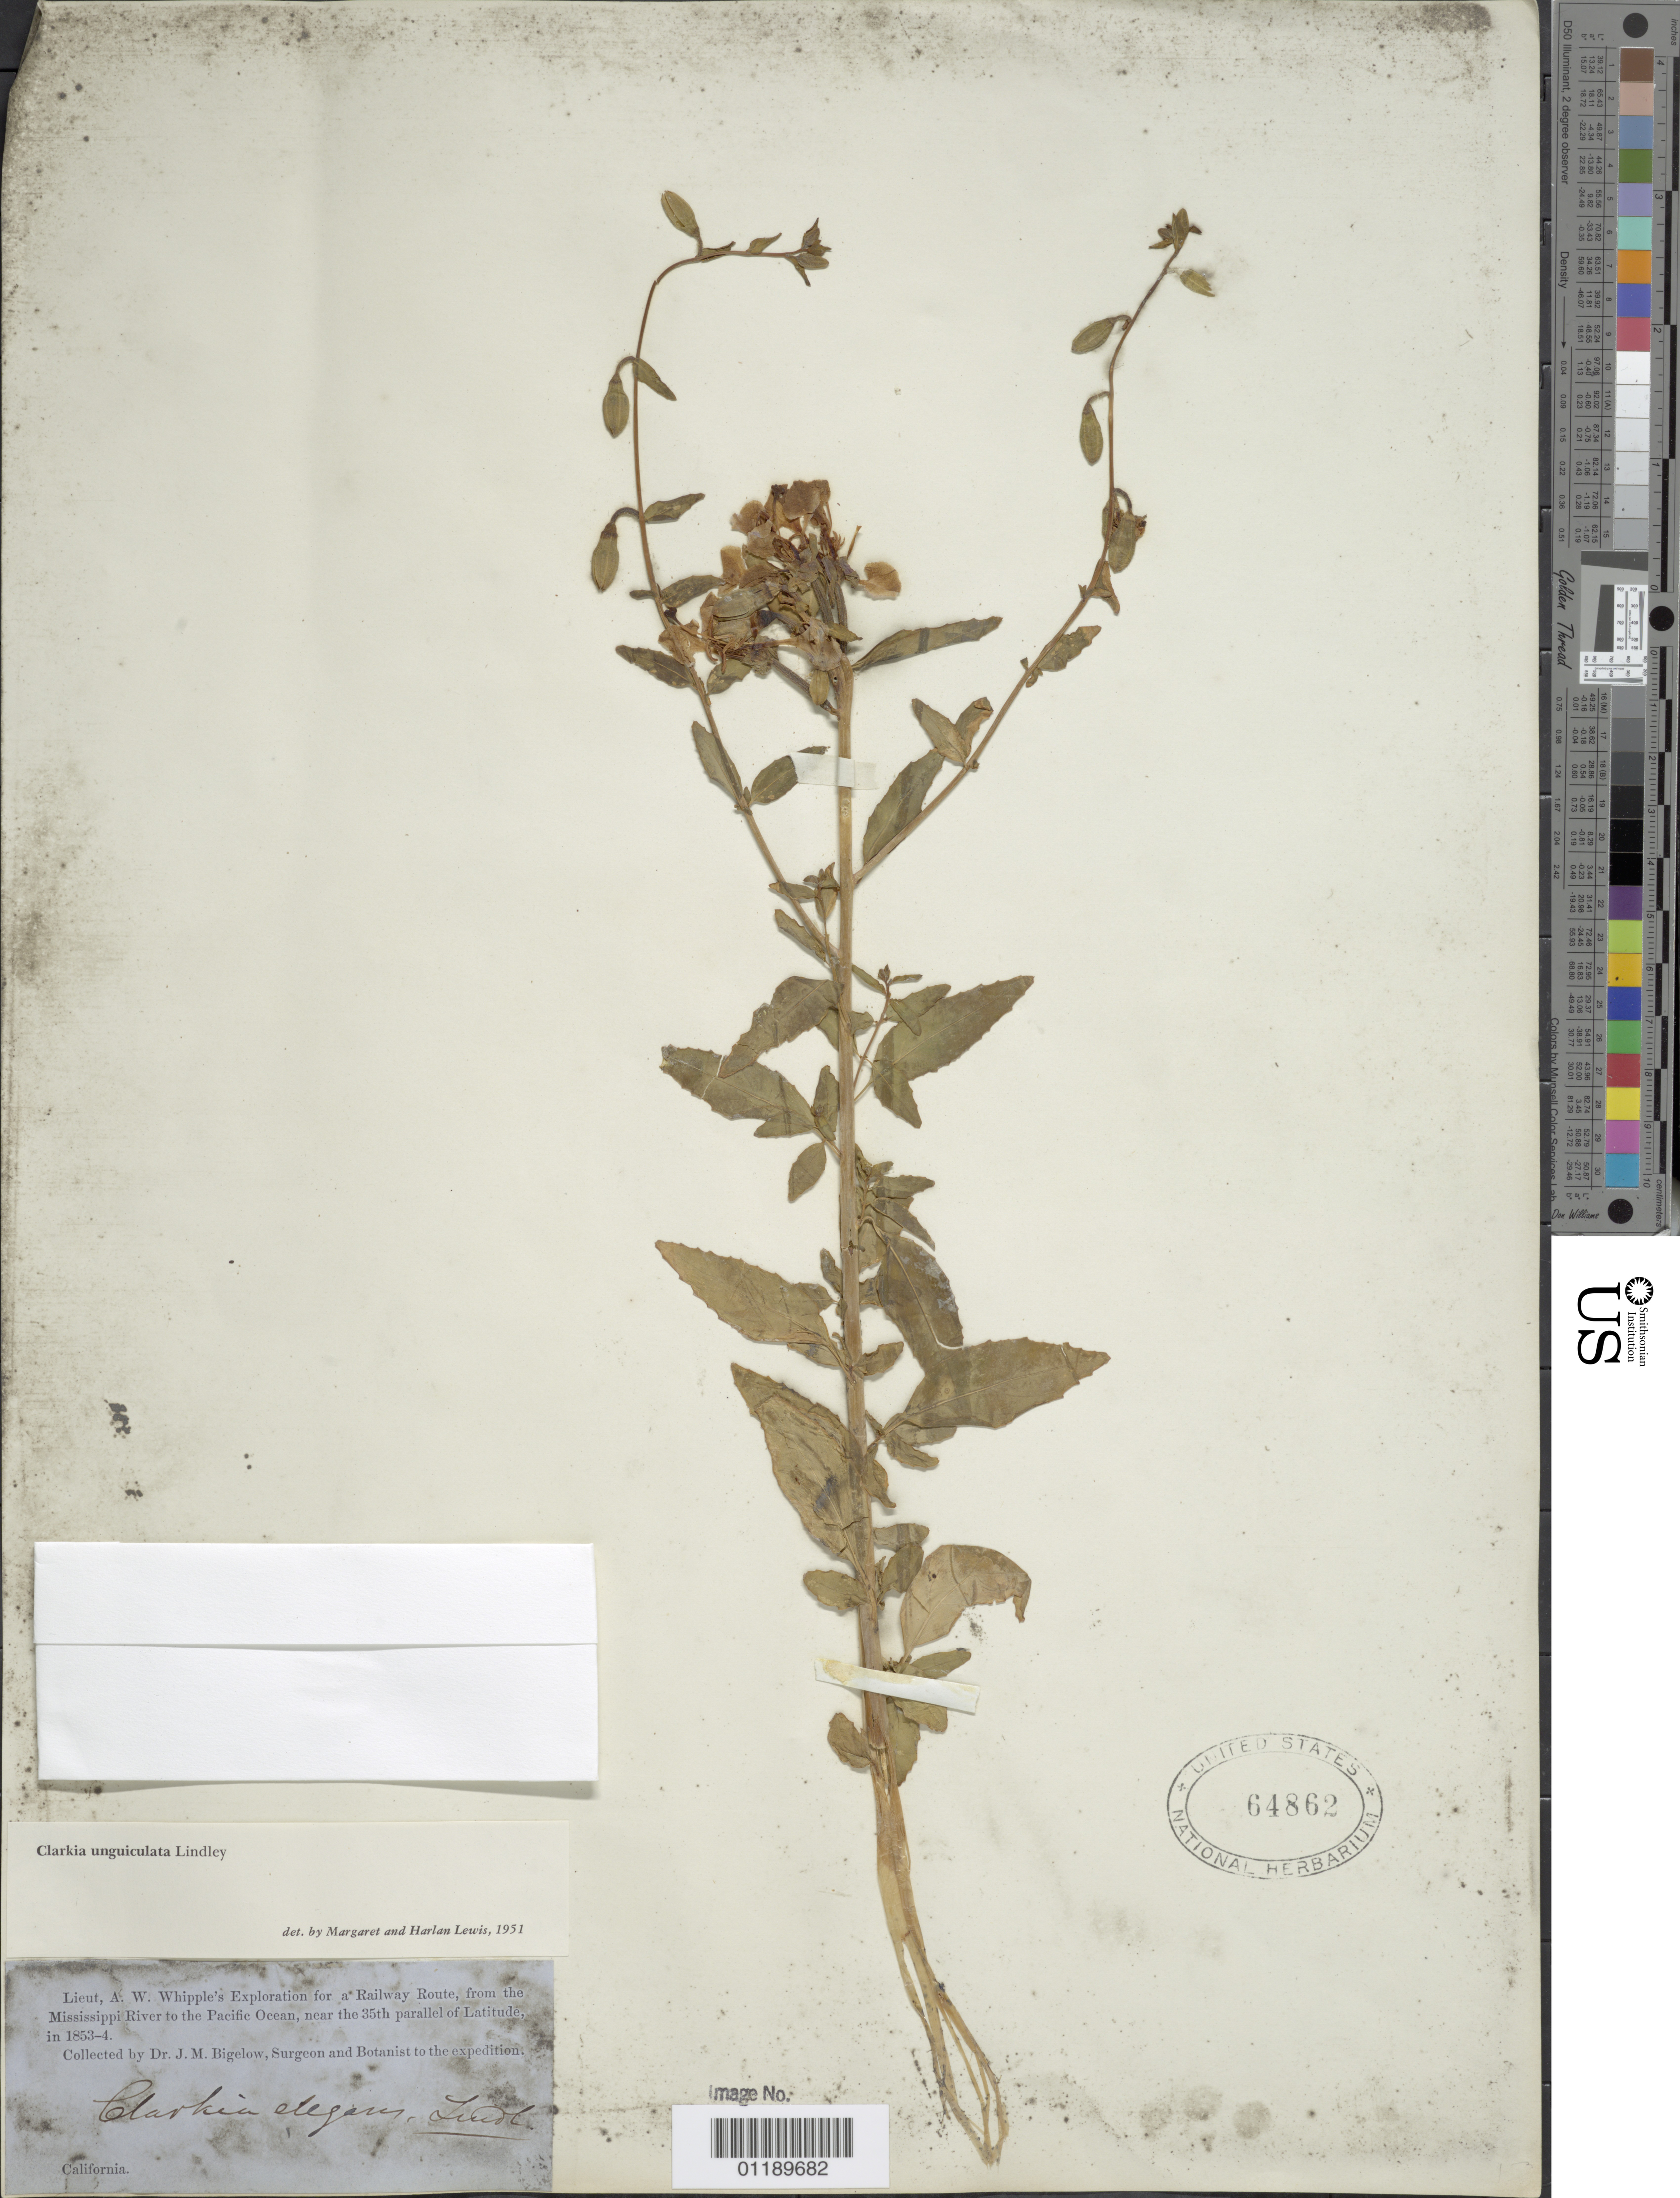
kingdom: Plantae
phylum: Tracheophyta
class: Magnoliopsida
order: Myrtales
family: Onagraceae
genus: Clarkia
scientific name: Clarkia unguiculata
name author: Lindl.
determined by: Lewis, --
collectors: J. M. Bigelow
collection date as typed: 1853 to -- --- 1854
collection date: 1853/1854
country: United States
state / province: California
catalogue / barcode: US 64862